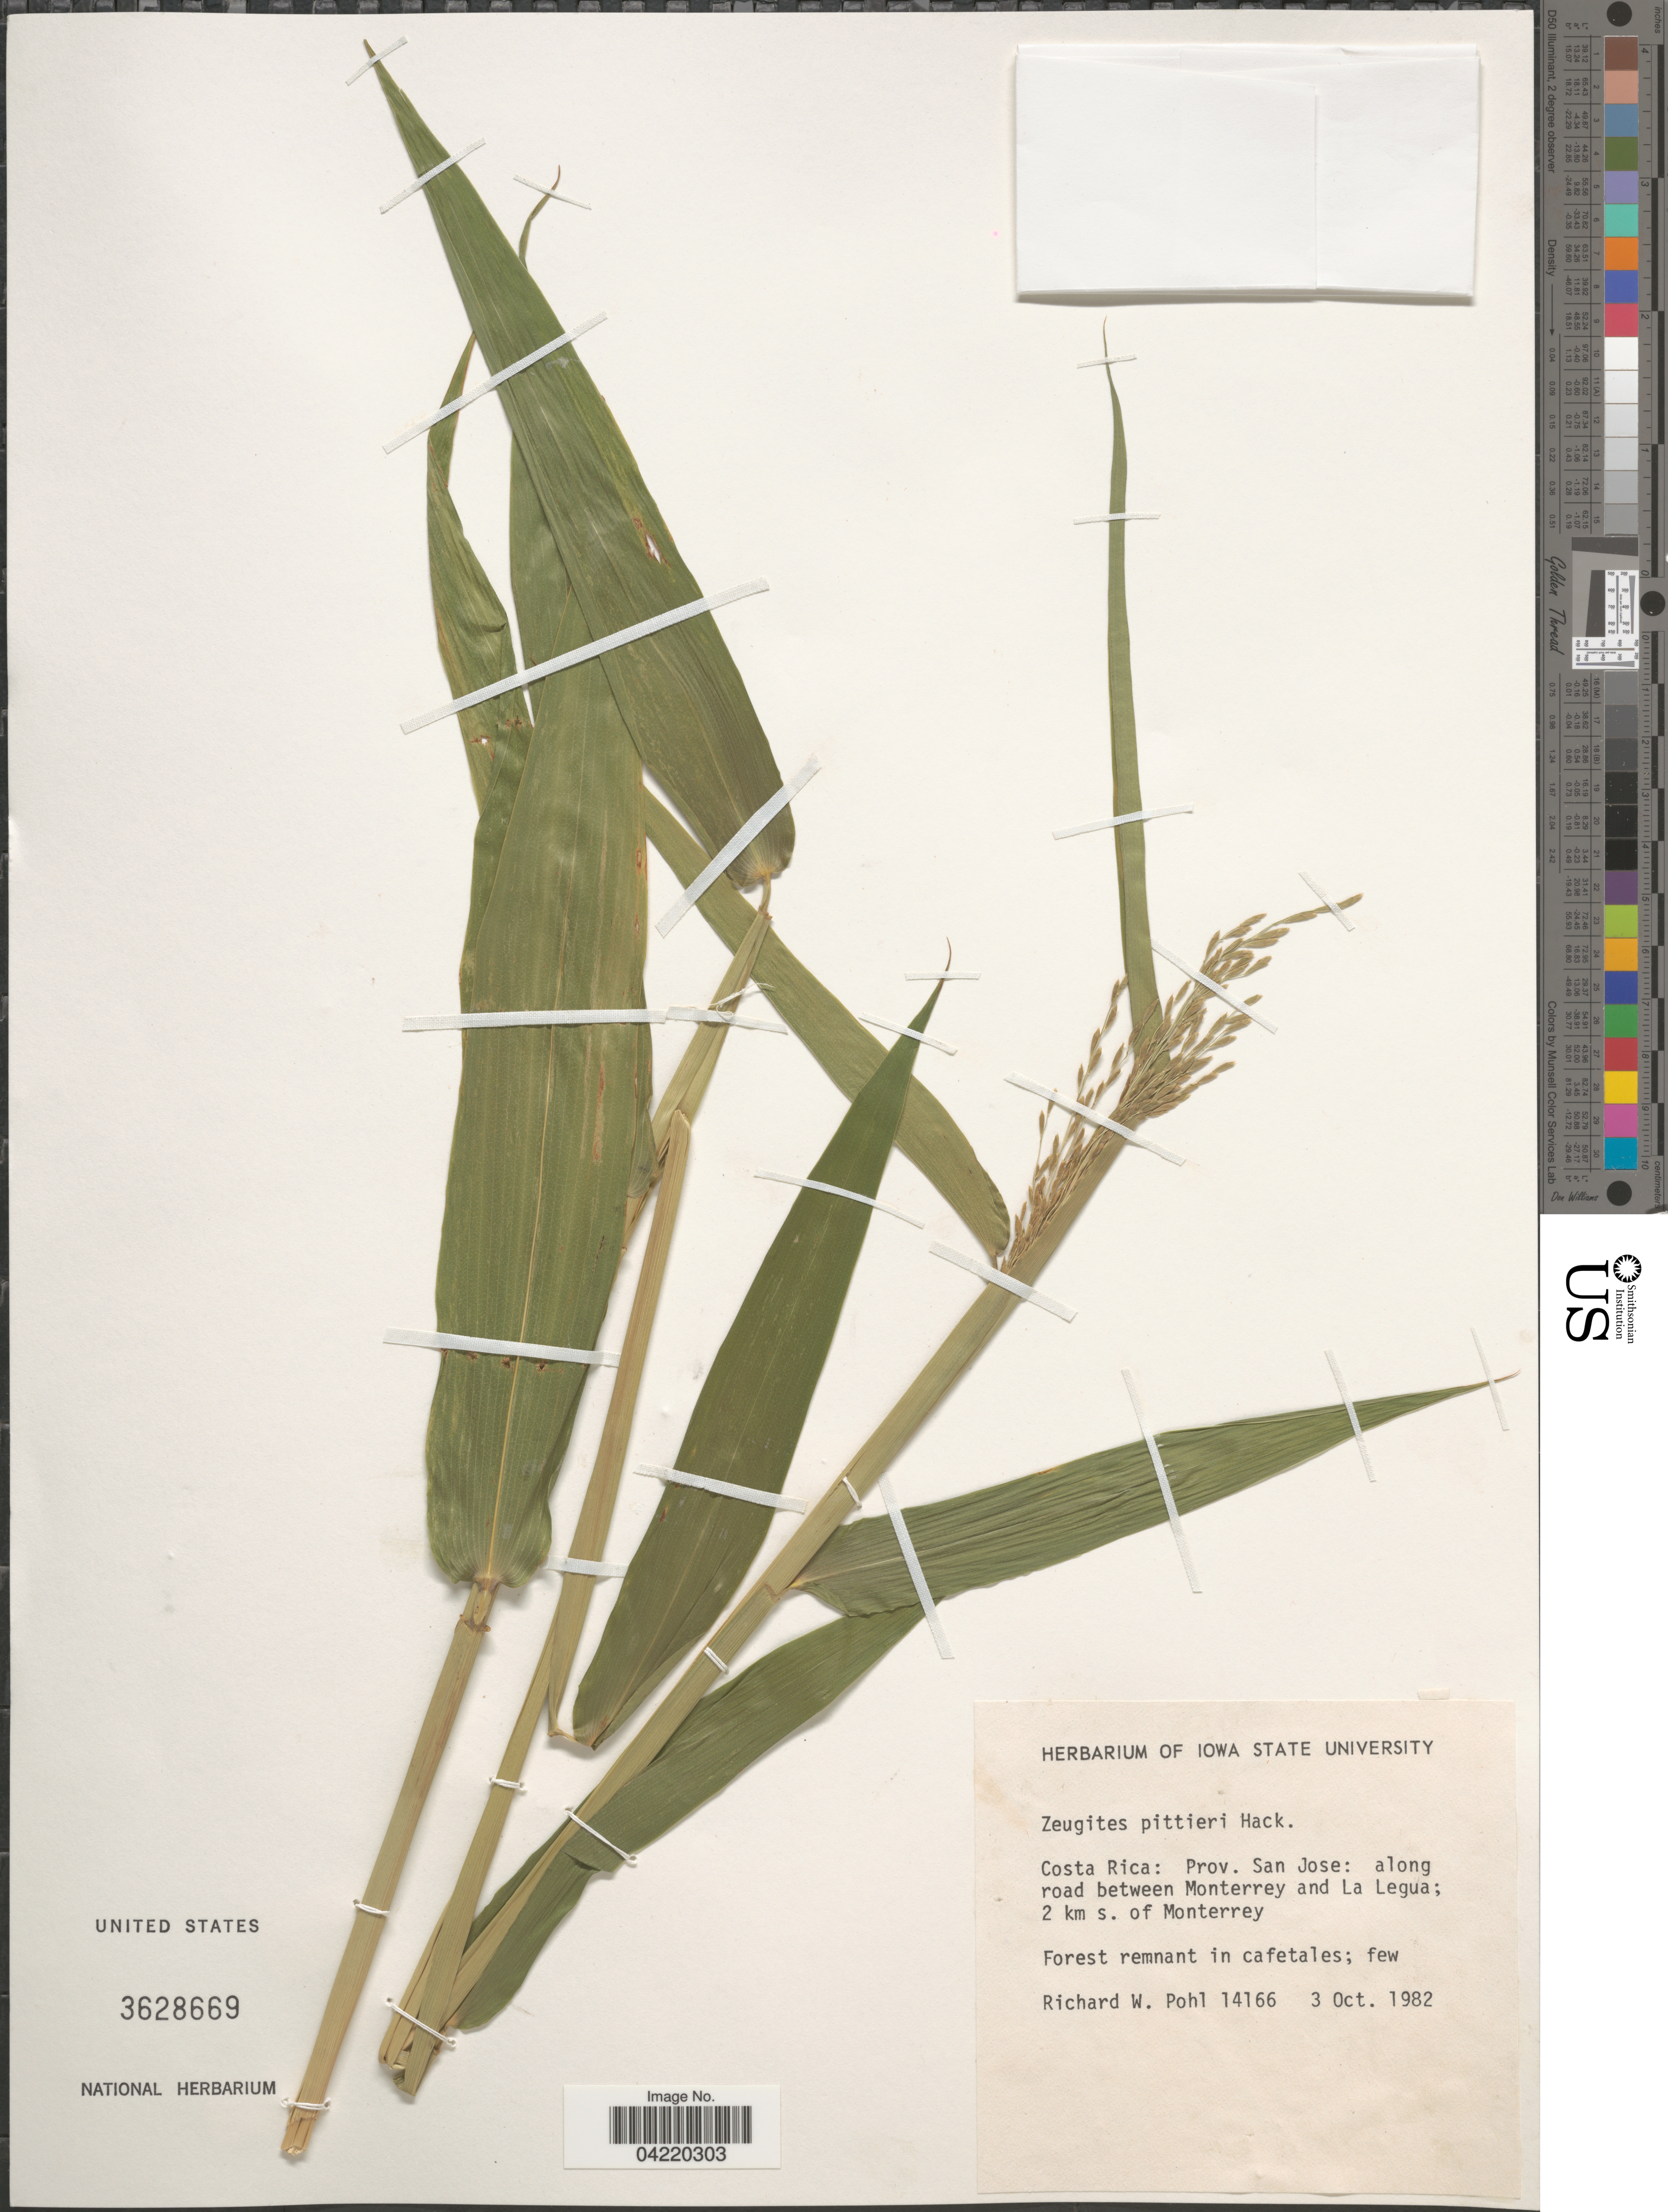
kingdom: Plantae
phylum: Tracheophyta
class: Liliopsida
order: Poales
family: Poaceae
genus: Zeugites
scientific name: Zeugites pittieri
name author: Hack.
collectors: R. W. Pohl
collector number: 14166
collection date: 1982-10-03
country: Costa Rica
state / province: San José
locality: Along road between Monterrey and La Legua; 2 km s. of Monterrey.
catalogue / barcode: US 3628669